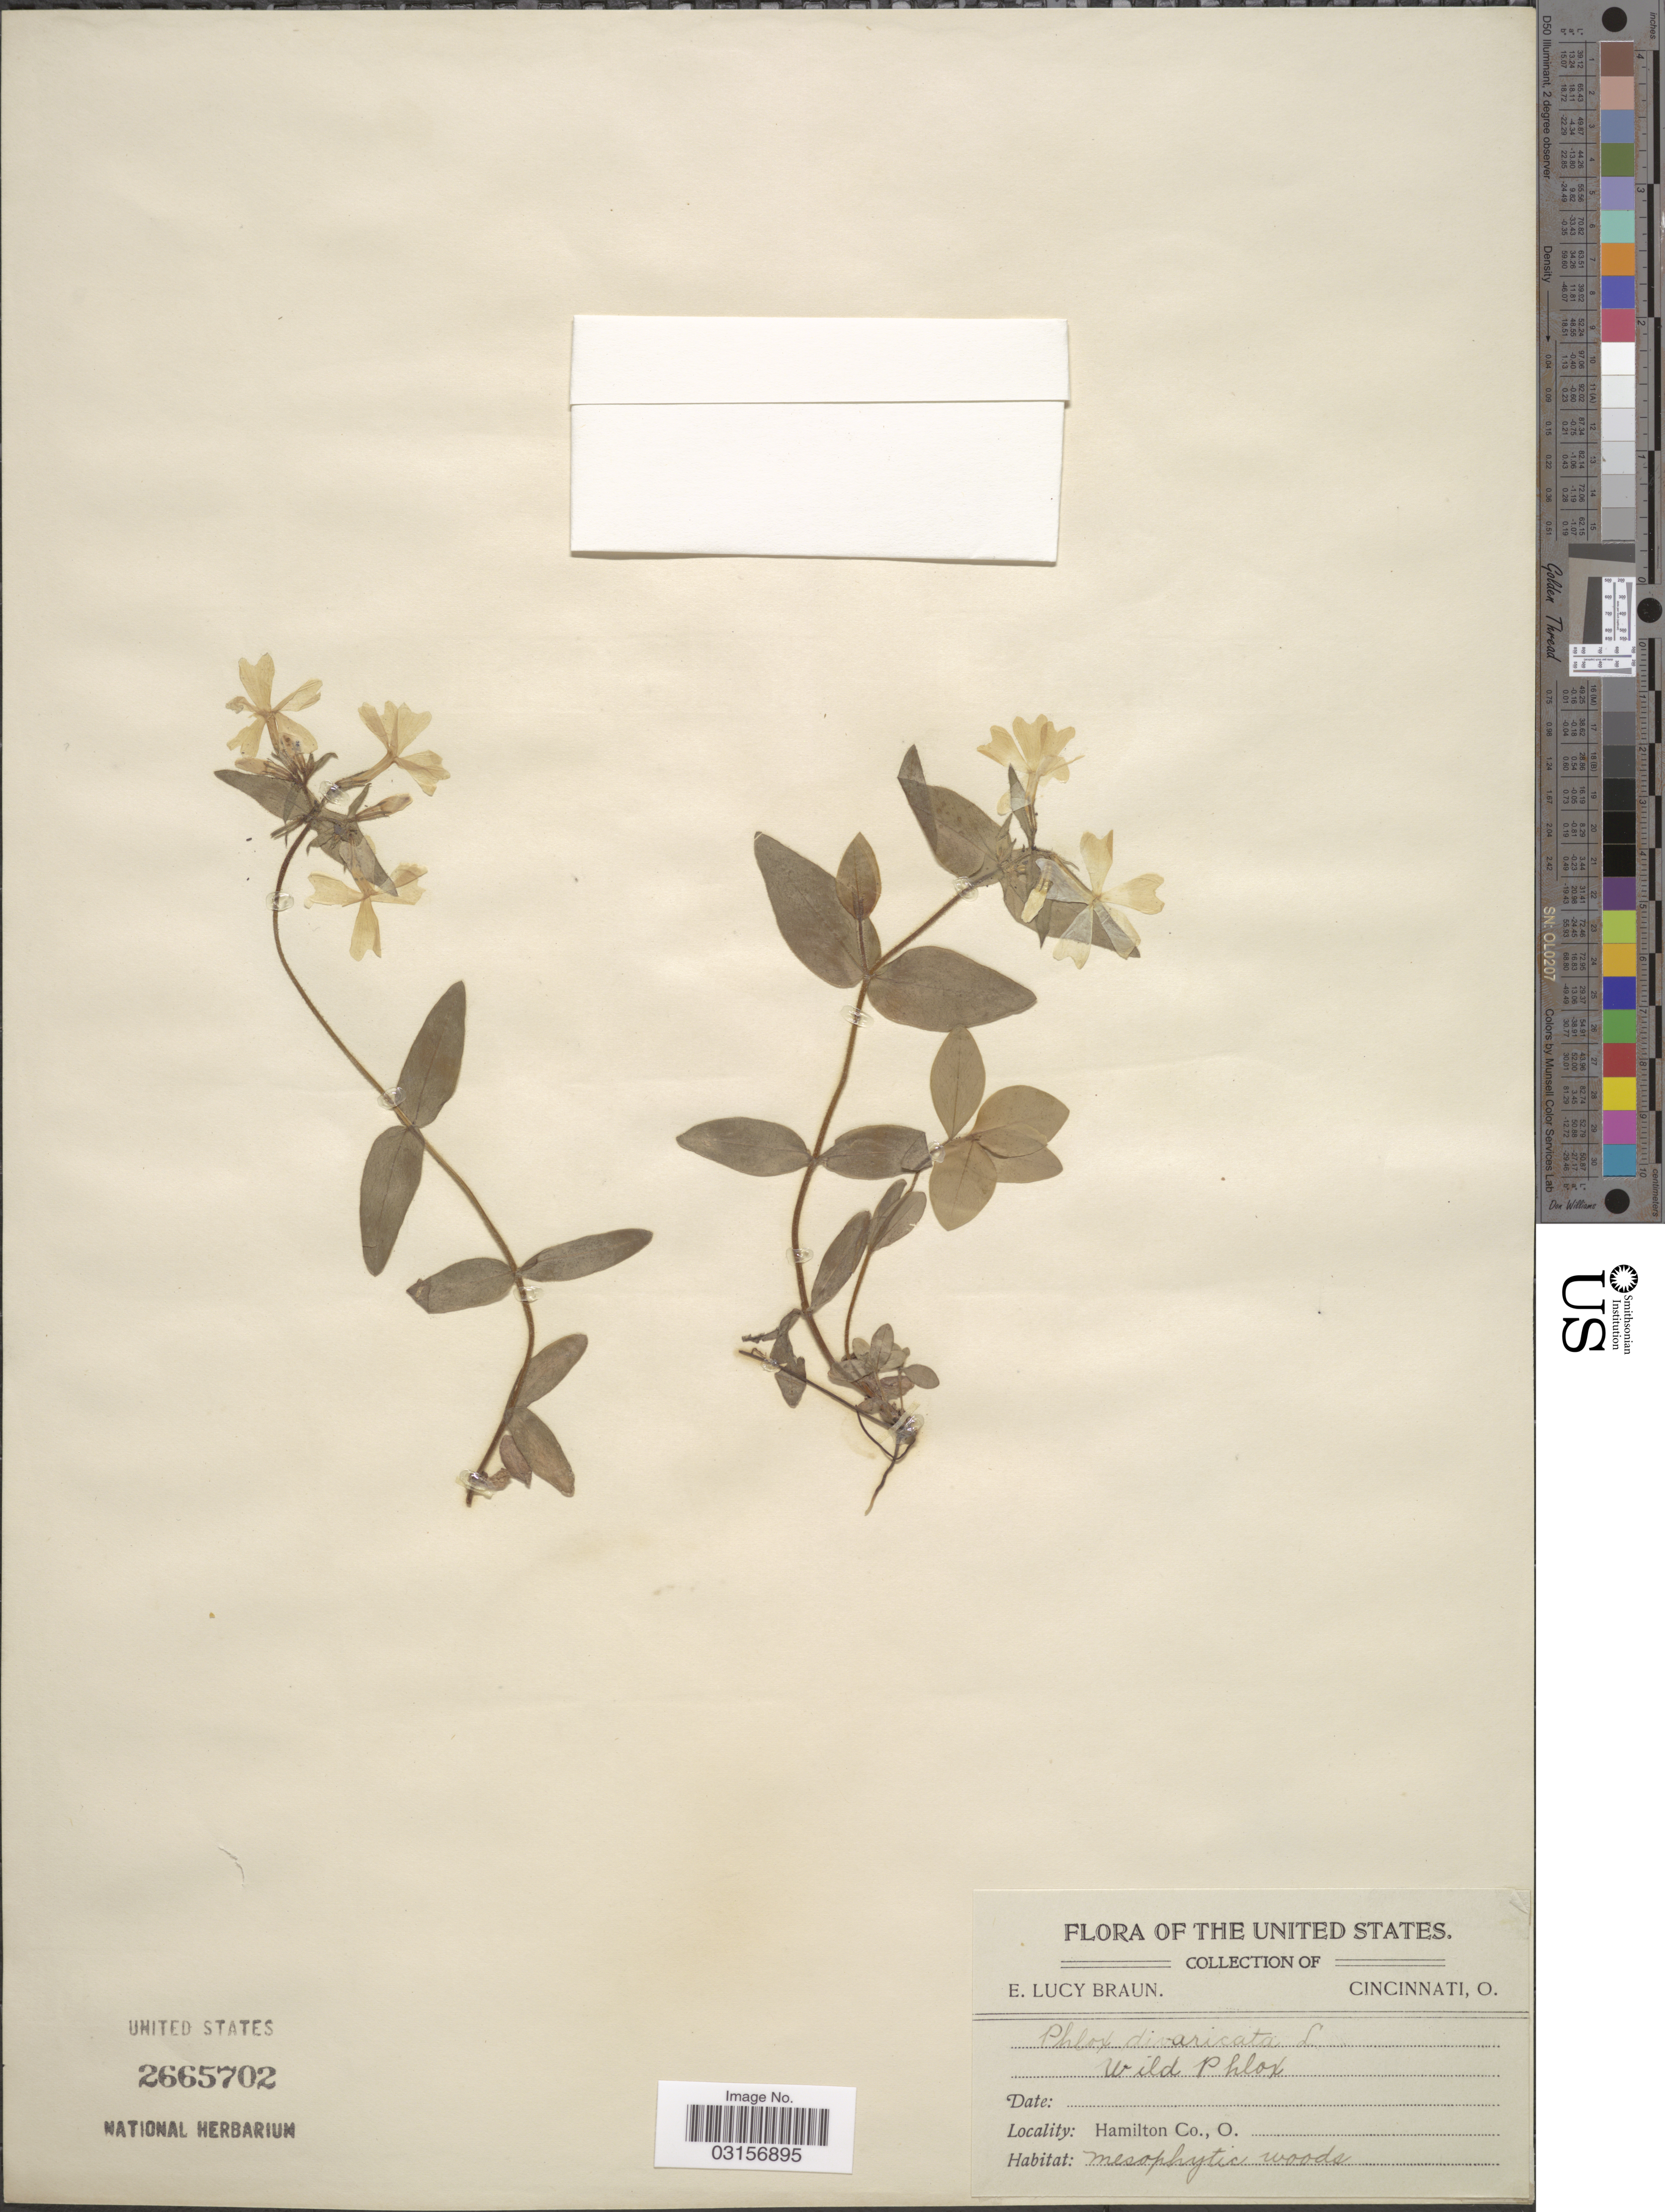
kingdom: Plantae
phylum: Tracheophyta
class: Magnoliopsida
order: Ericales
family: Polemoniaceae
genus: Phlox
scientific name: Phlox divaricata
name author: L.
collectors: E. L. Braun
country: United States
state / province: Ohio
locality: Hamilton Co.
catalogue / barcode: US 2665702